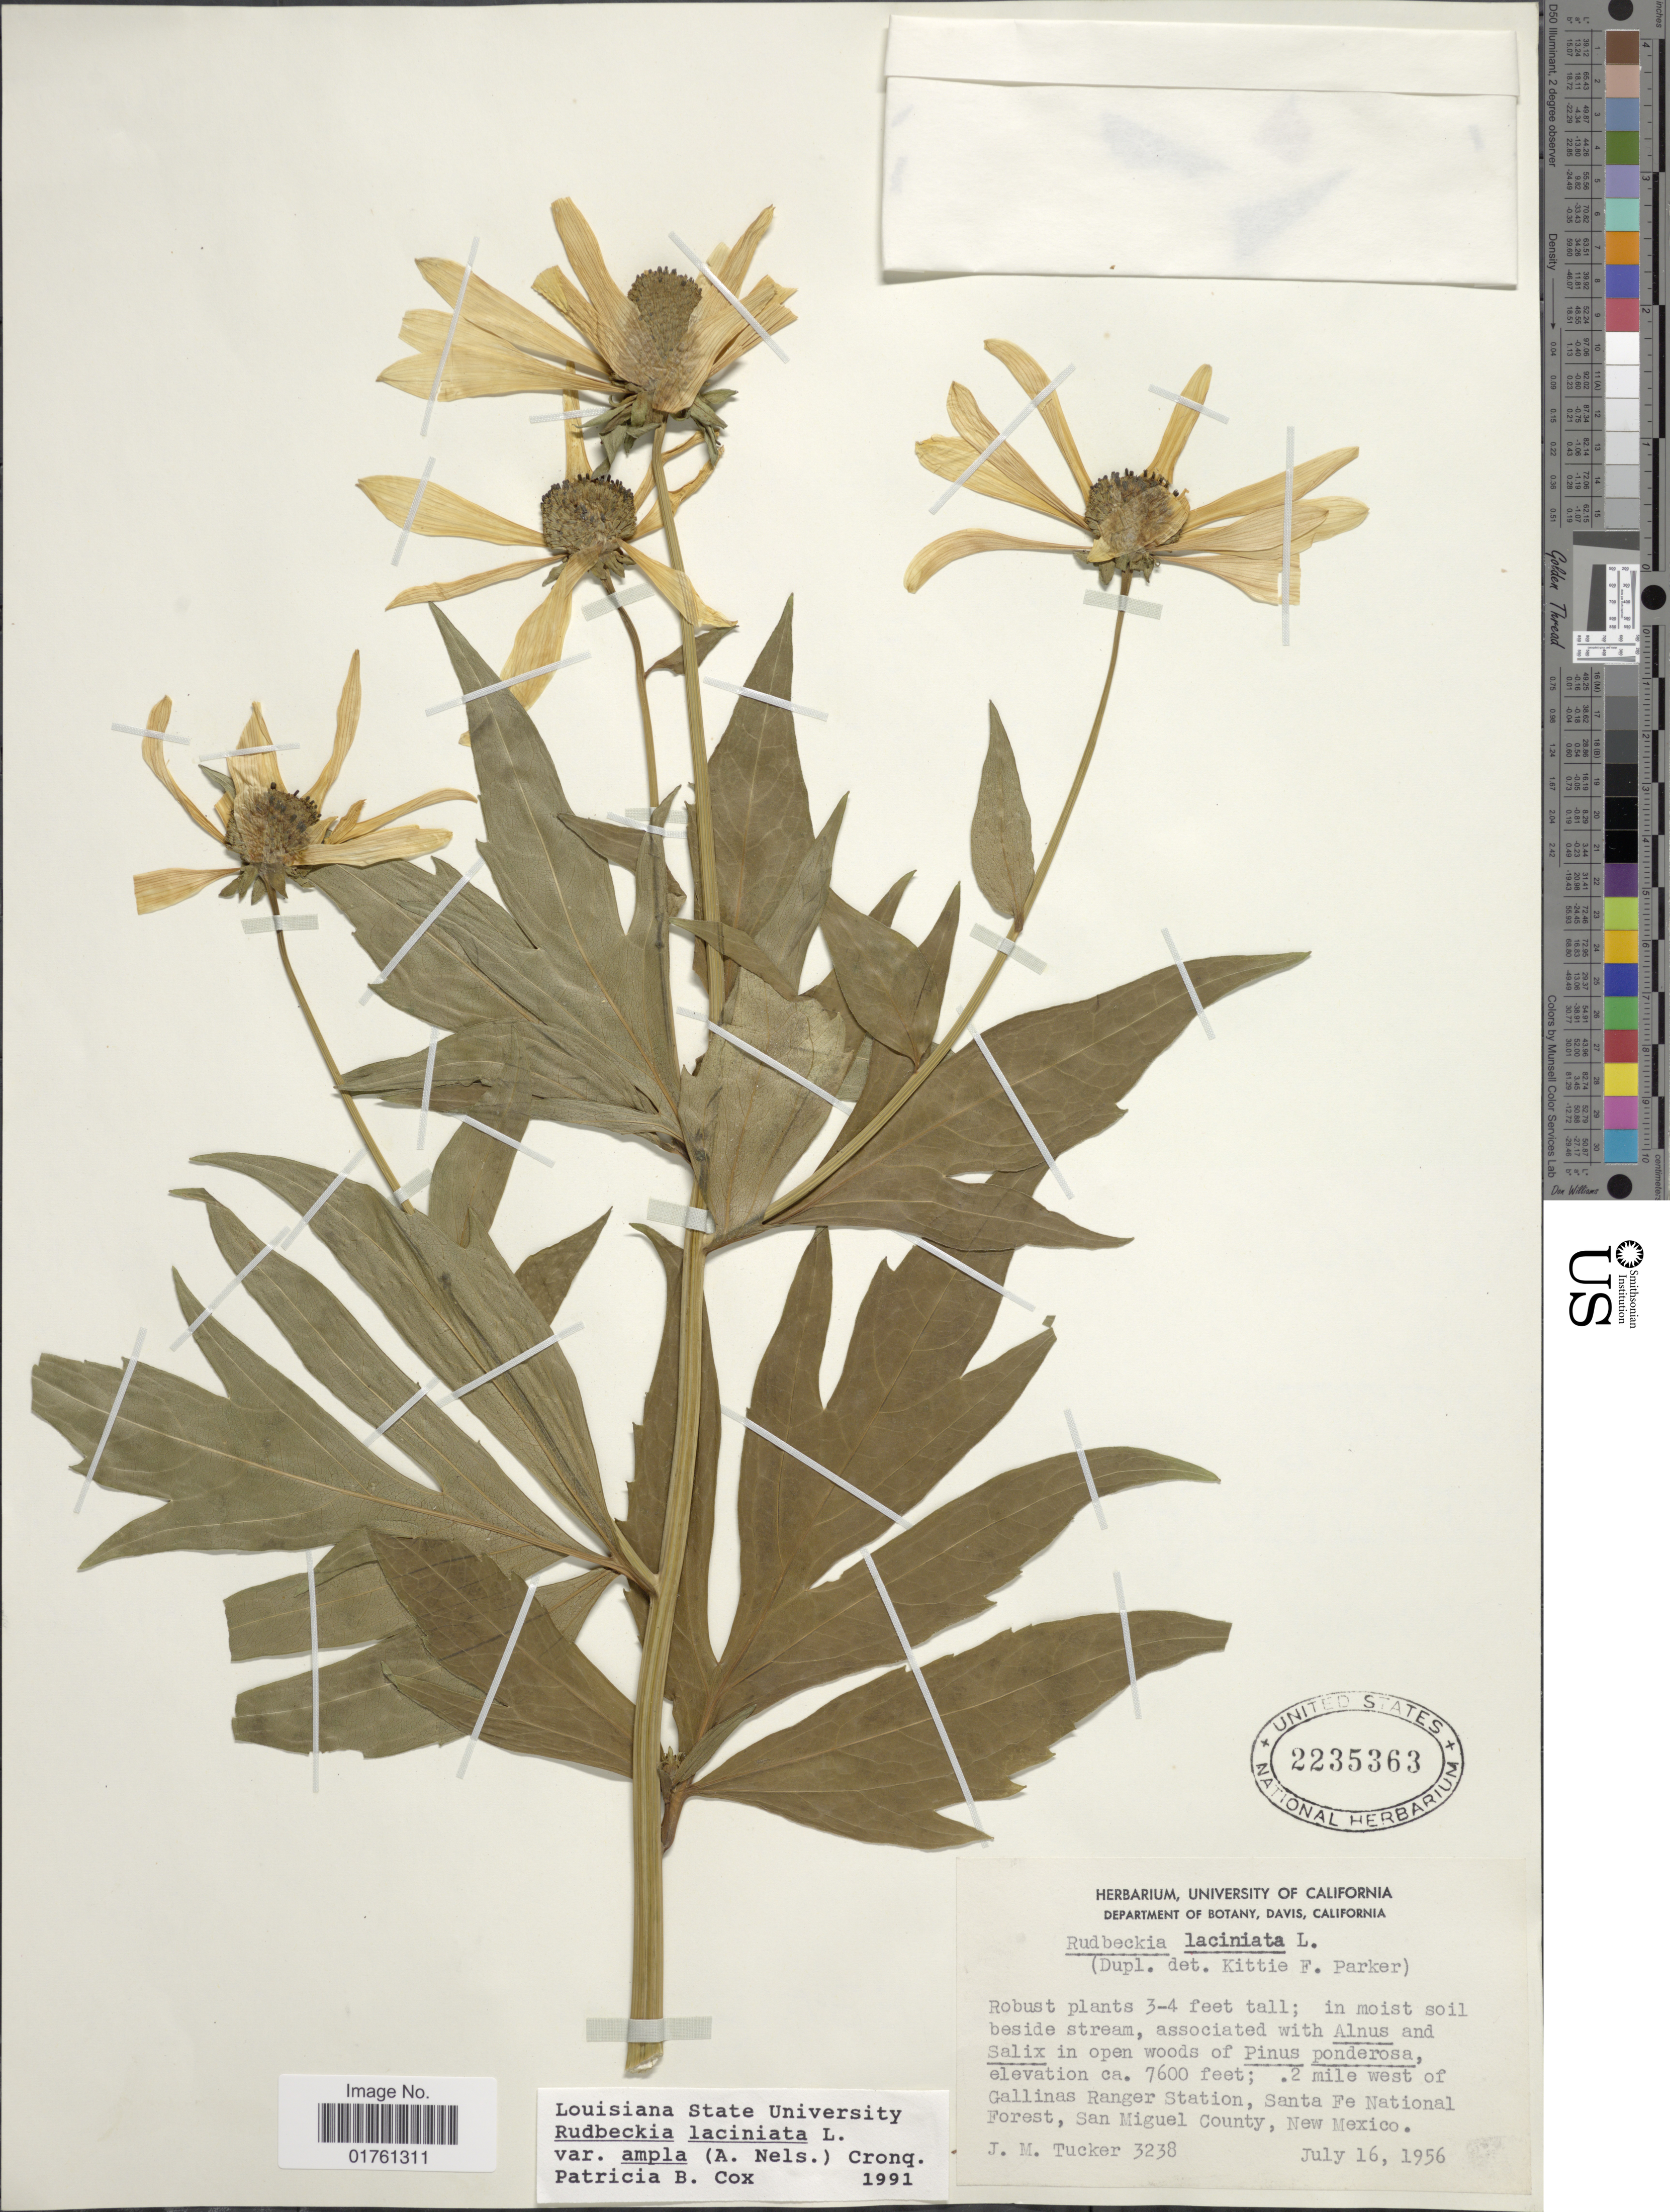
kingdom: Plantae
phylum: Tracheophyta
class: Magnoliopsida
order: Asterales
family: Asteraceae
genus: Rudbeckia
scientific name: Rudbeckia laciniata var. ampla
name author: (A. Nelson) Cronq.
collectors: J. M. Tucker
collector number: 3238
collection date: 1956-07-16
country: United States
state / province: New Mexico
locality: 2 mile west of Gallinas Ranger Station, Santa Fe National Forest, San Miguel County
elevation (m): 2316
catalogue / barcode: US 2235363